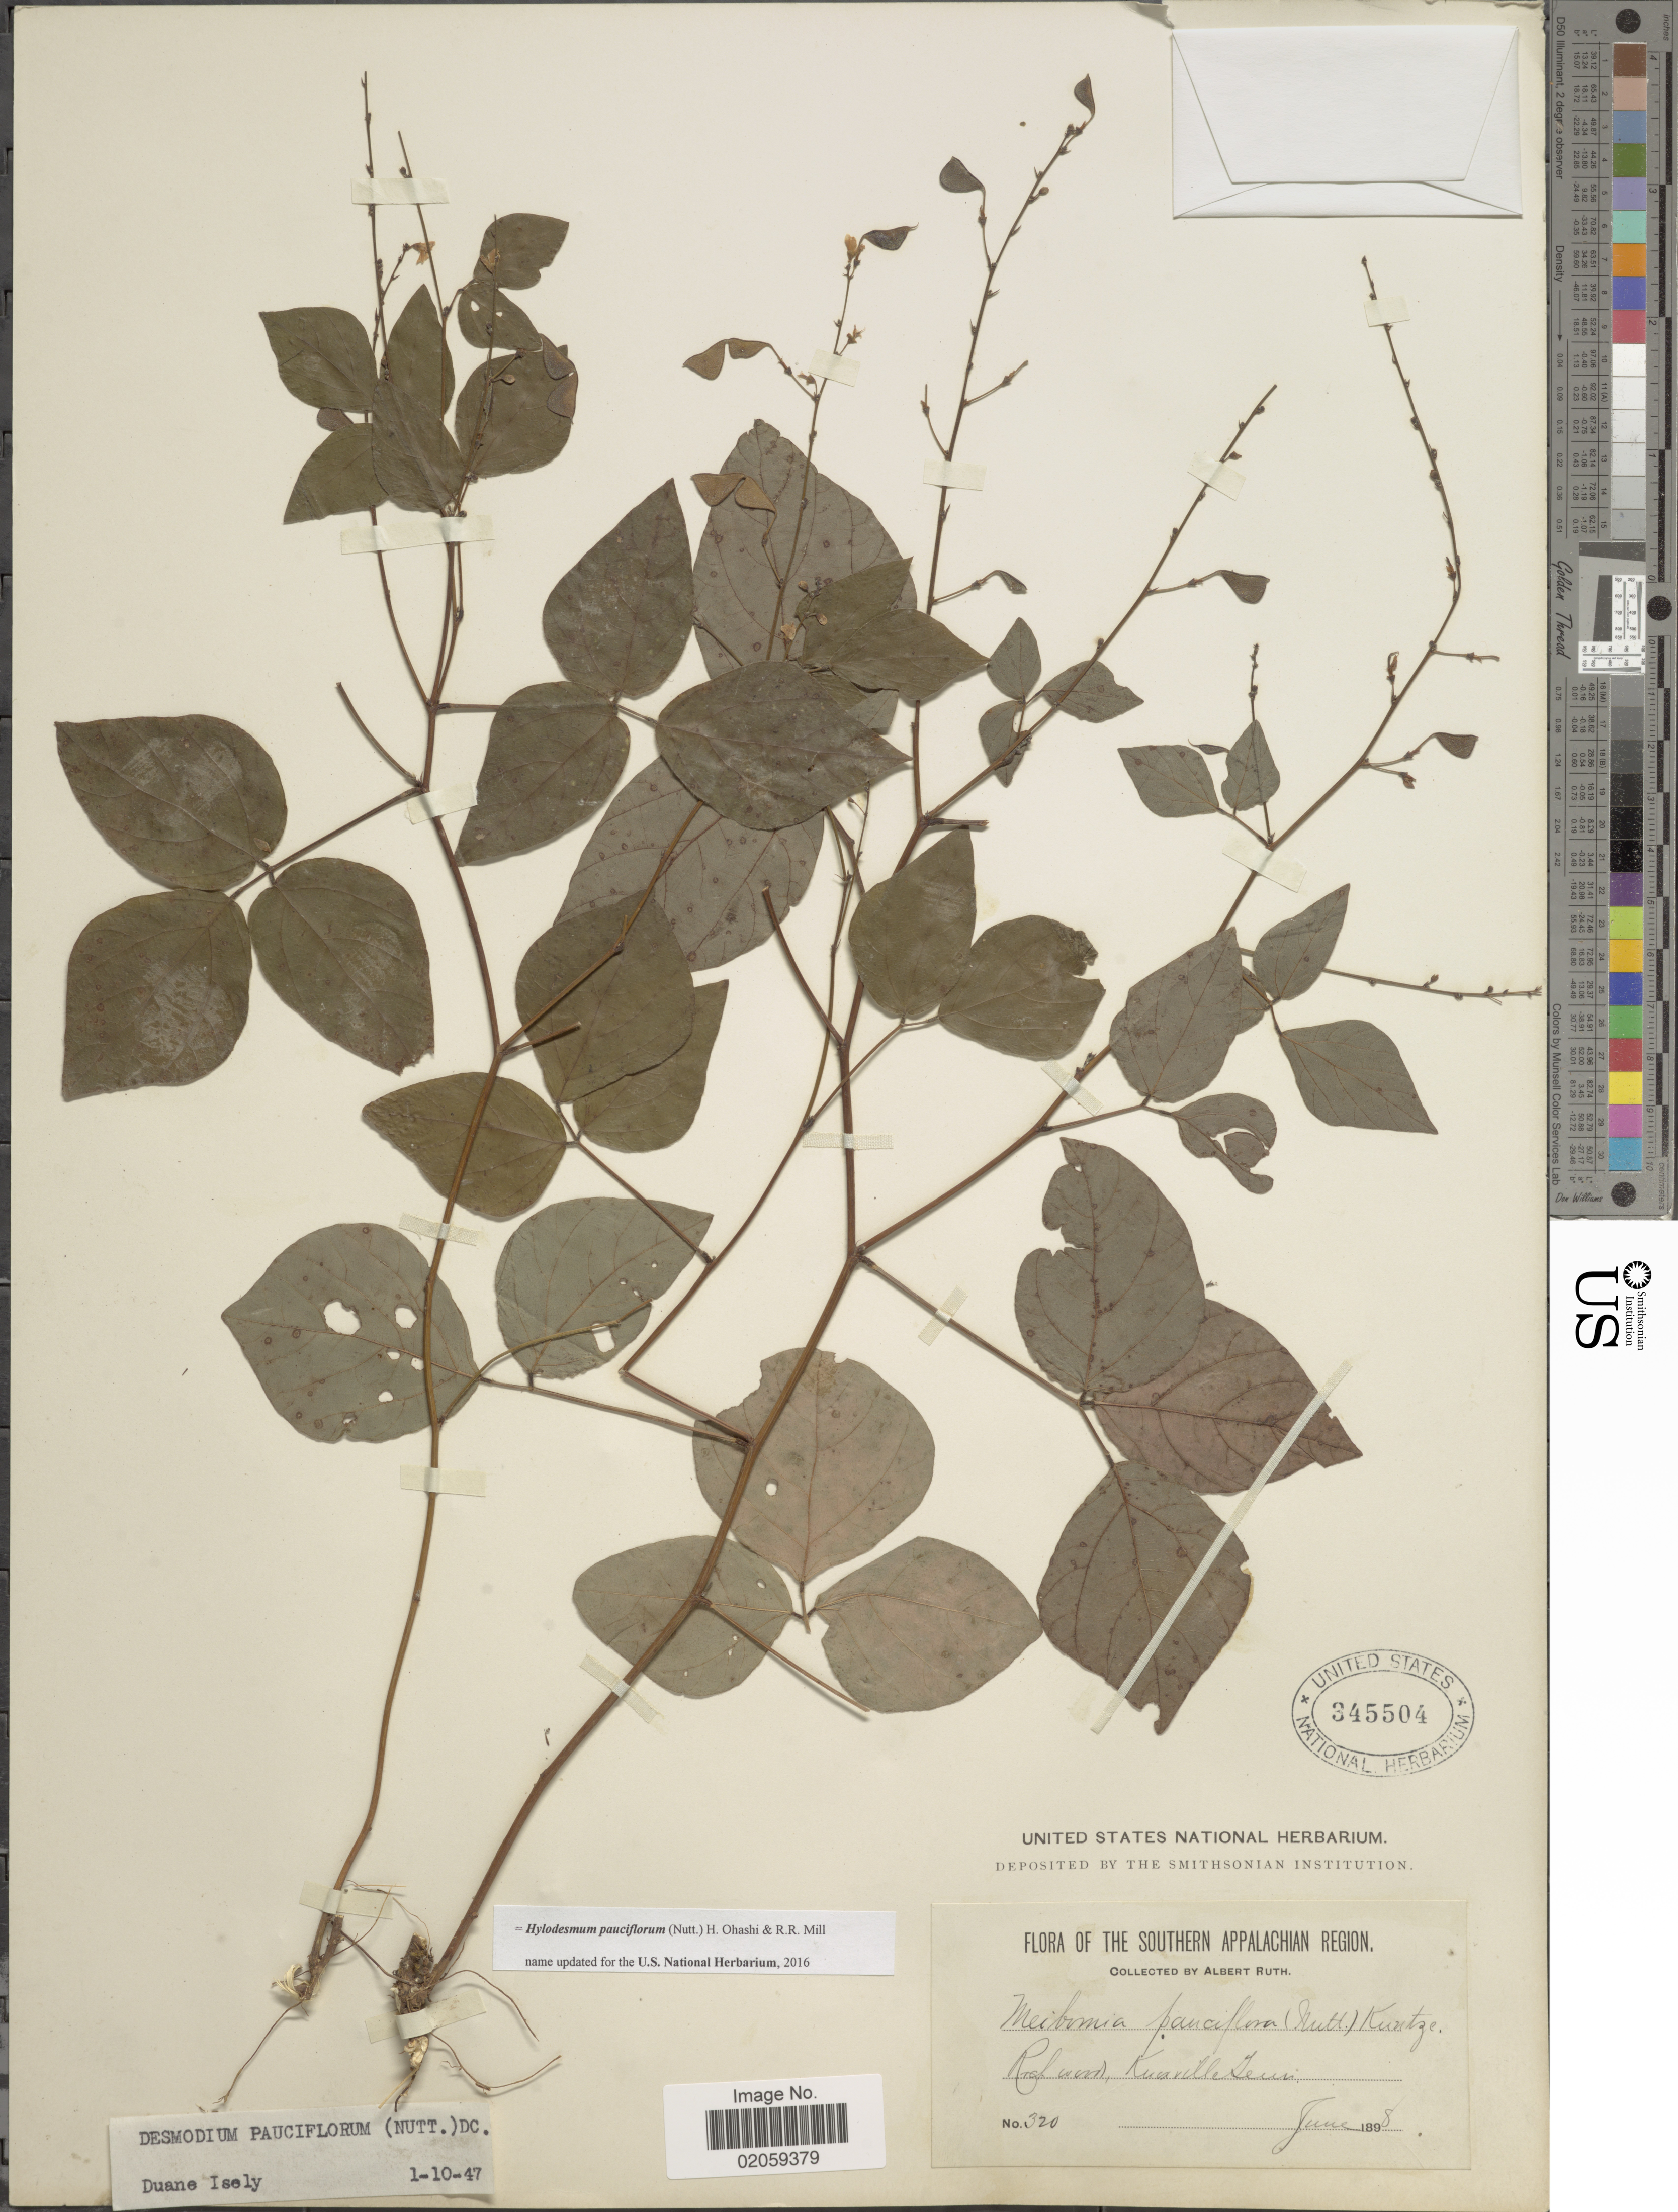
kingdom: Plantae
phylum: Tracheophyta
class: Magnoliopsida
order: Fabales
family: Fabaceae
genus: Hylodesmum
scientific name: Hylodesmum pauciflorum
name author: (Nutt.) H. Ohashi & R.R. Mill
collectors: A. Ruth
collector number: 320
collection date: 1898-06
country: United States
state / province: Tennessee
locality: Southern Appalachian Region, Knoxville, Tenn.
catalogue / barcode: US 345504